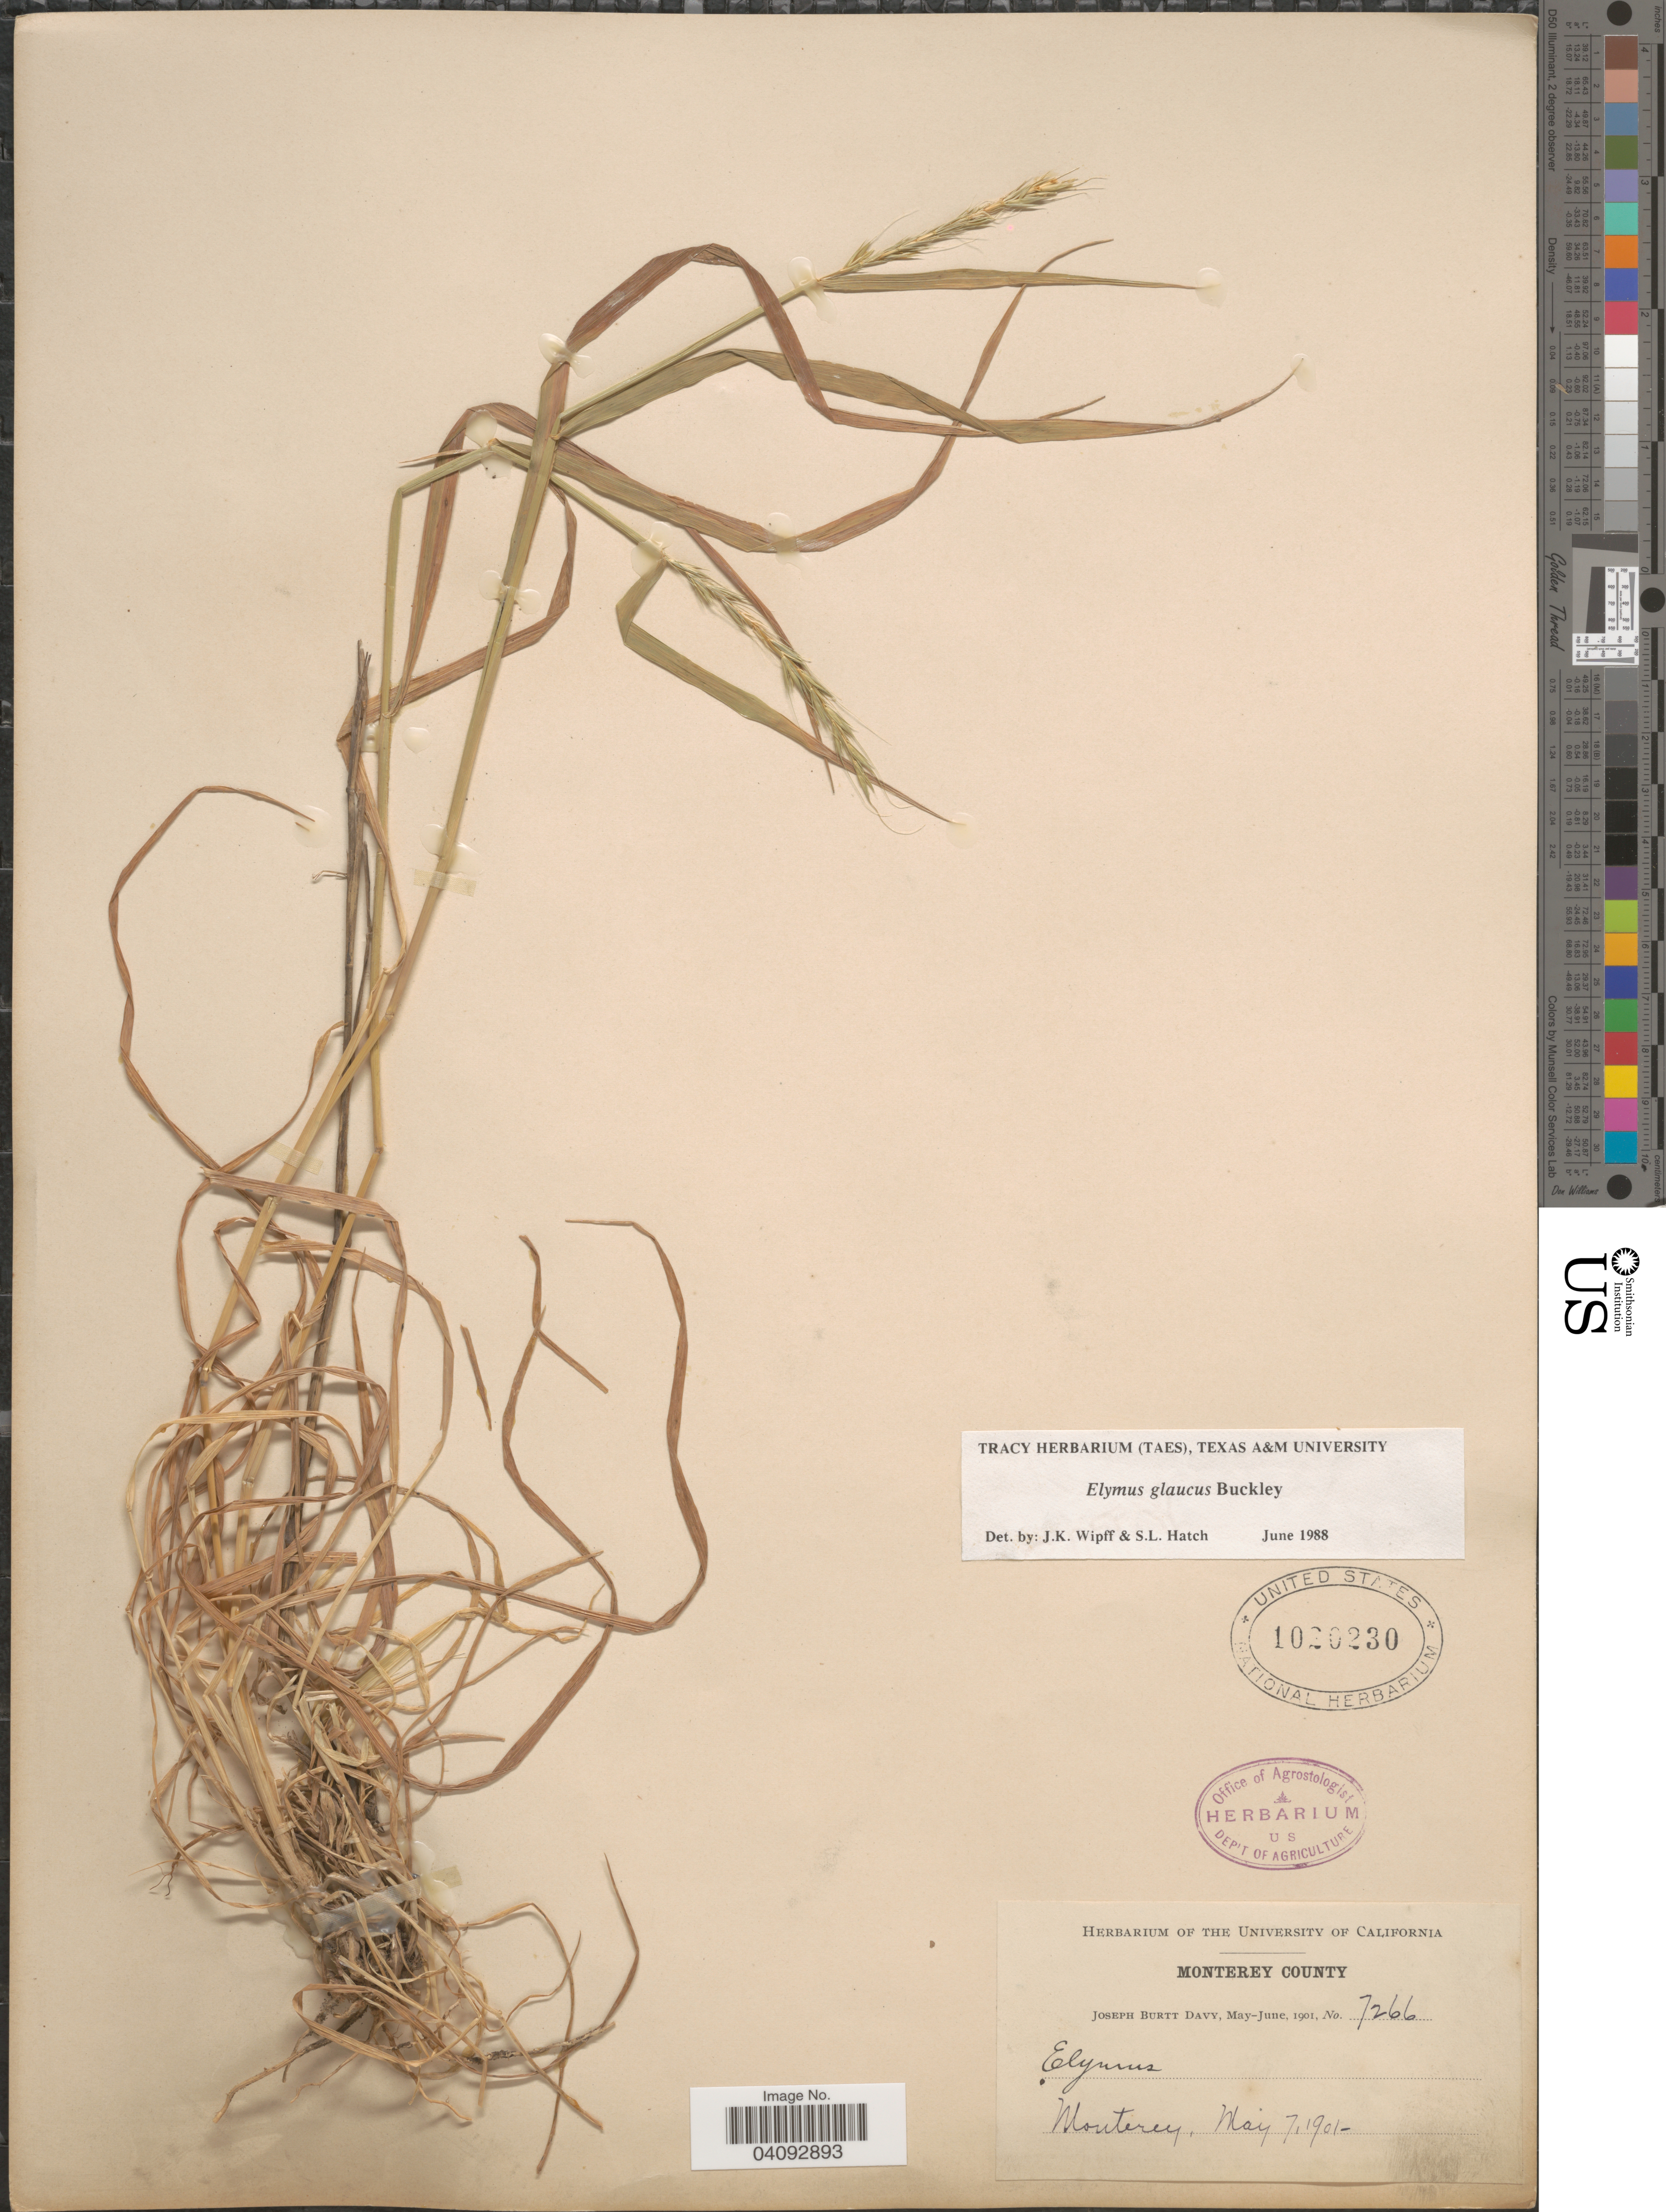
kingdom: Plantae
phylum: Tracheophyta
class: Liliopsida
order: Poales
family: Poaceae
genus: Elymus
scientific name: Elymus glaucus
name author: Buckley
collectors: J. Burtt Davy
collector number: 7266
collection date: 1901-05-07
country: United States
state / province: California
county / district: Monterey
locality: Monterey County.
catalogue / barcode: US 1020230